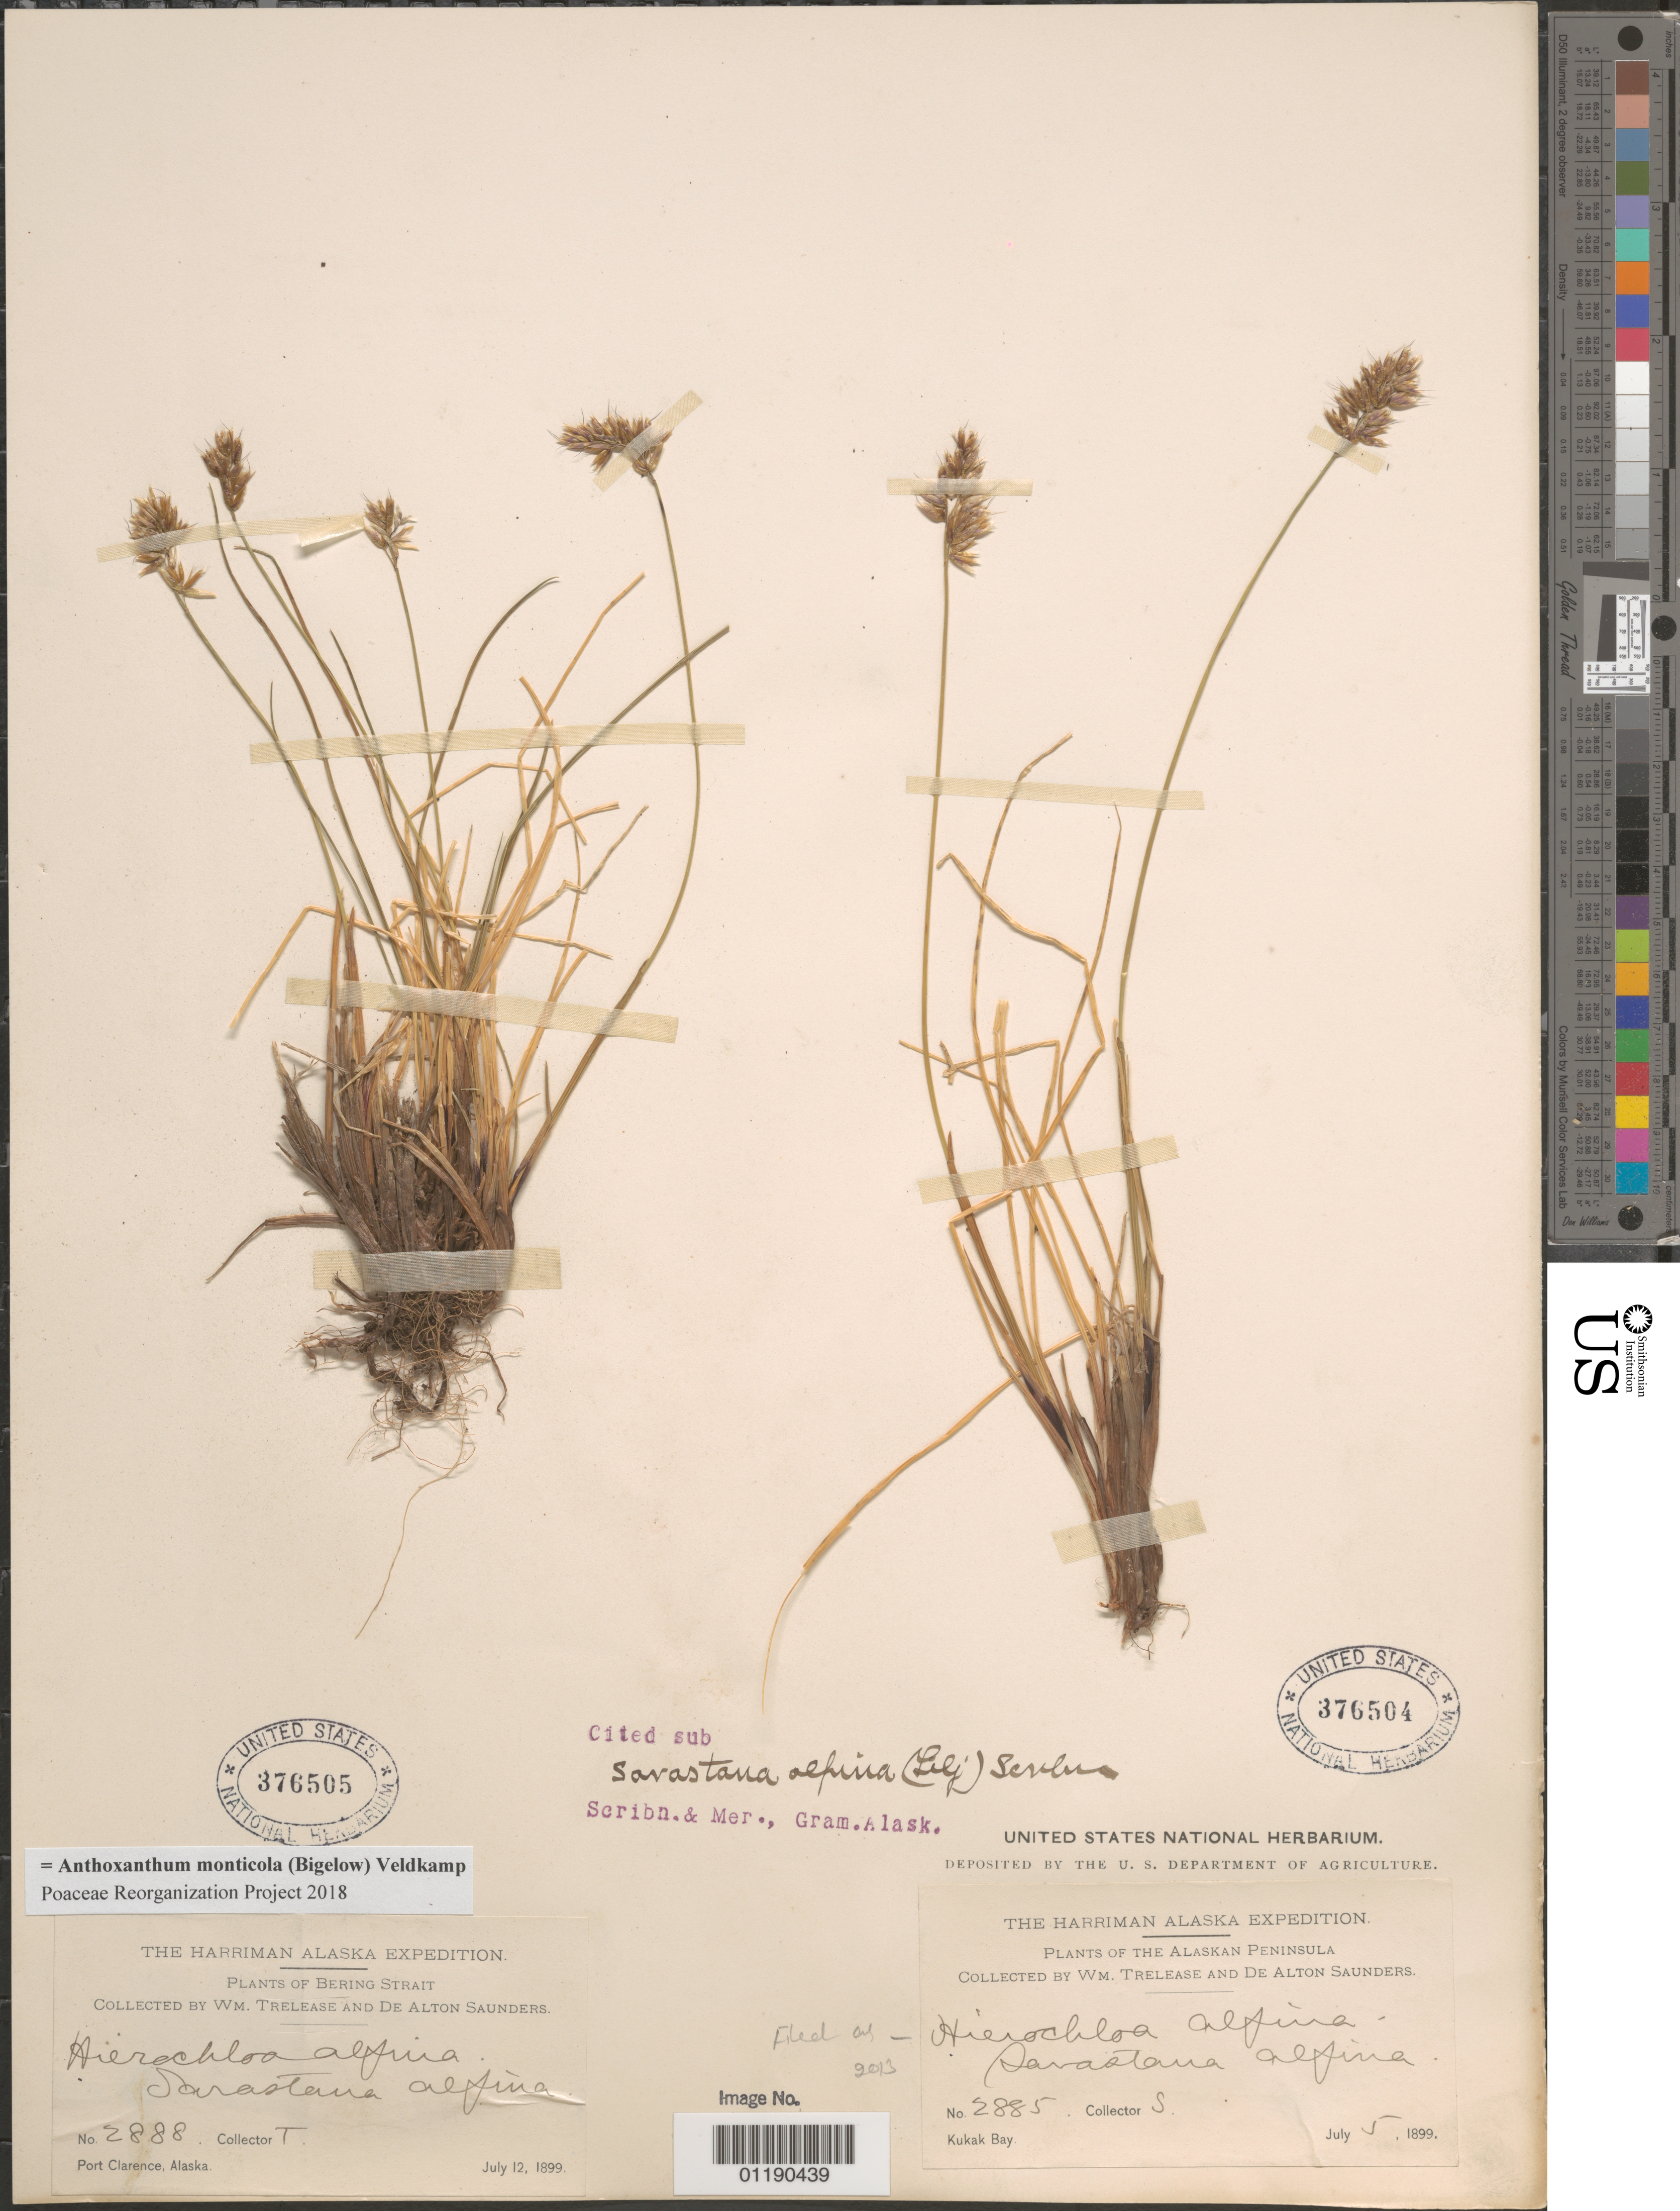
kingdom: Plantae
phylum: Tracheophyta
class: Liliopsida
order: Poales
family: Poaceae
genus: Anthoxanthum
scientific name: Anthoxanthum monticola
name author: (Bigelow) Veldkamp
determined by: Poaceae Reorganization Project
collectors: W. Trelease & D. Saunders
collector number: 2885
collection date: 1899-07-05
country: United States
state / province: Alaska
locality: Alaskan Peninsula, Kukak Bay.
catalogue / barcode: US 376504